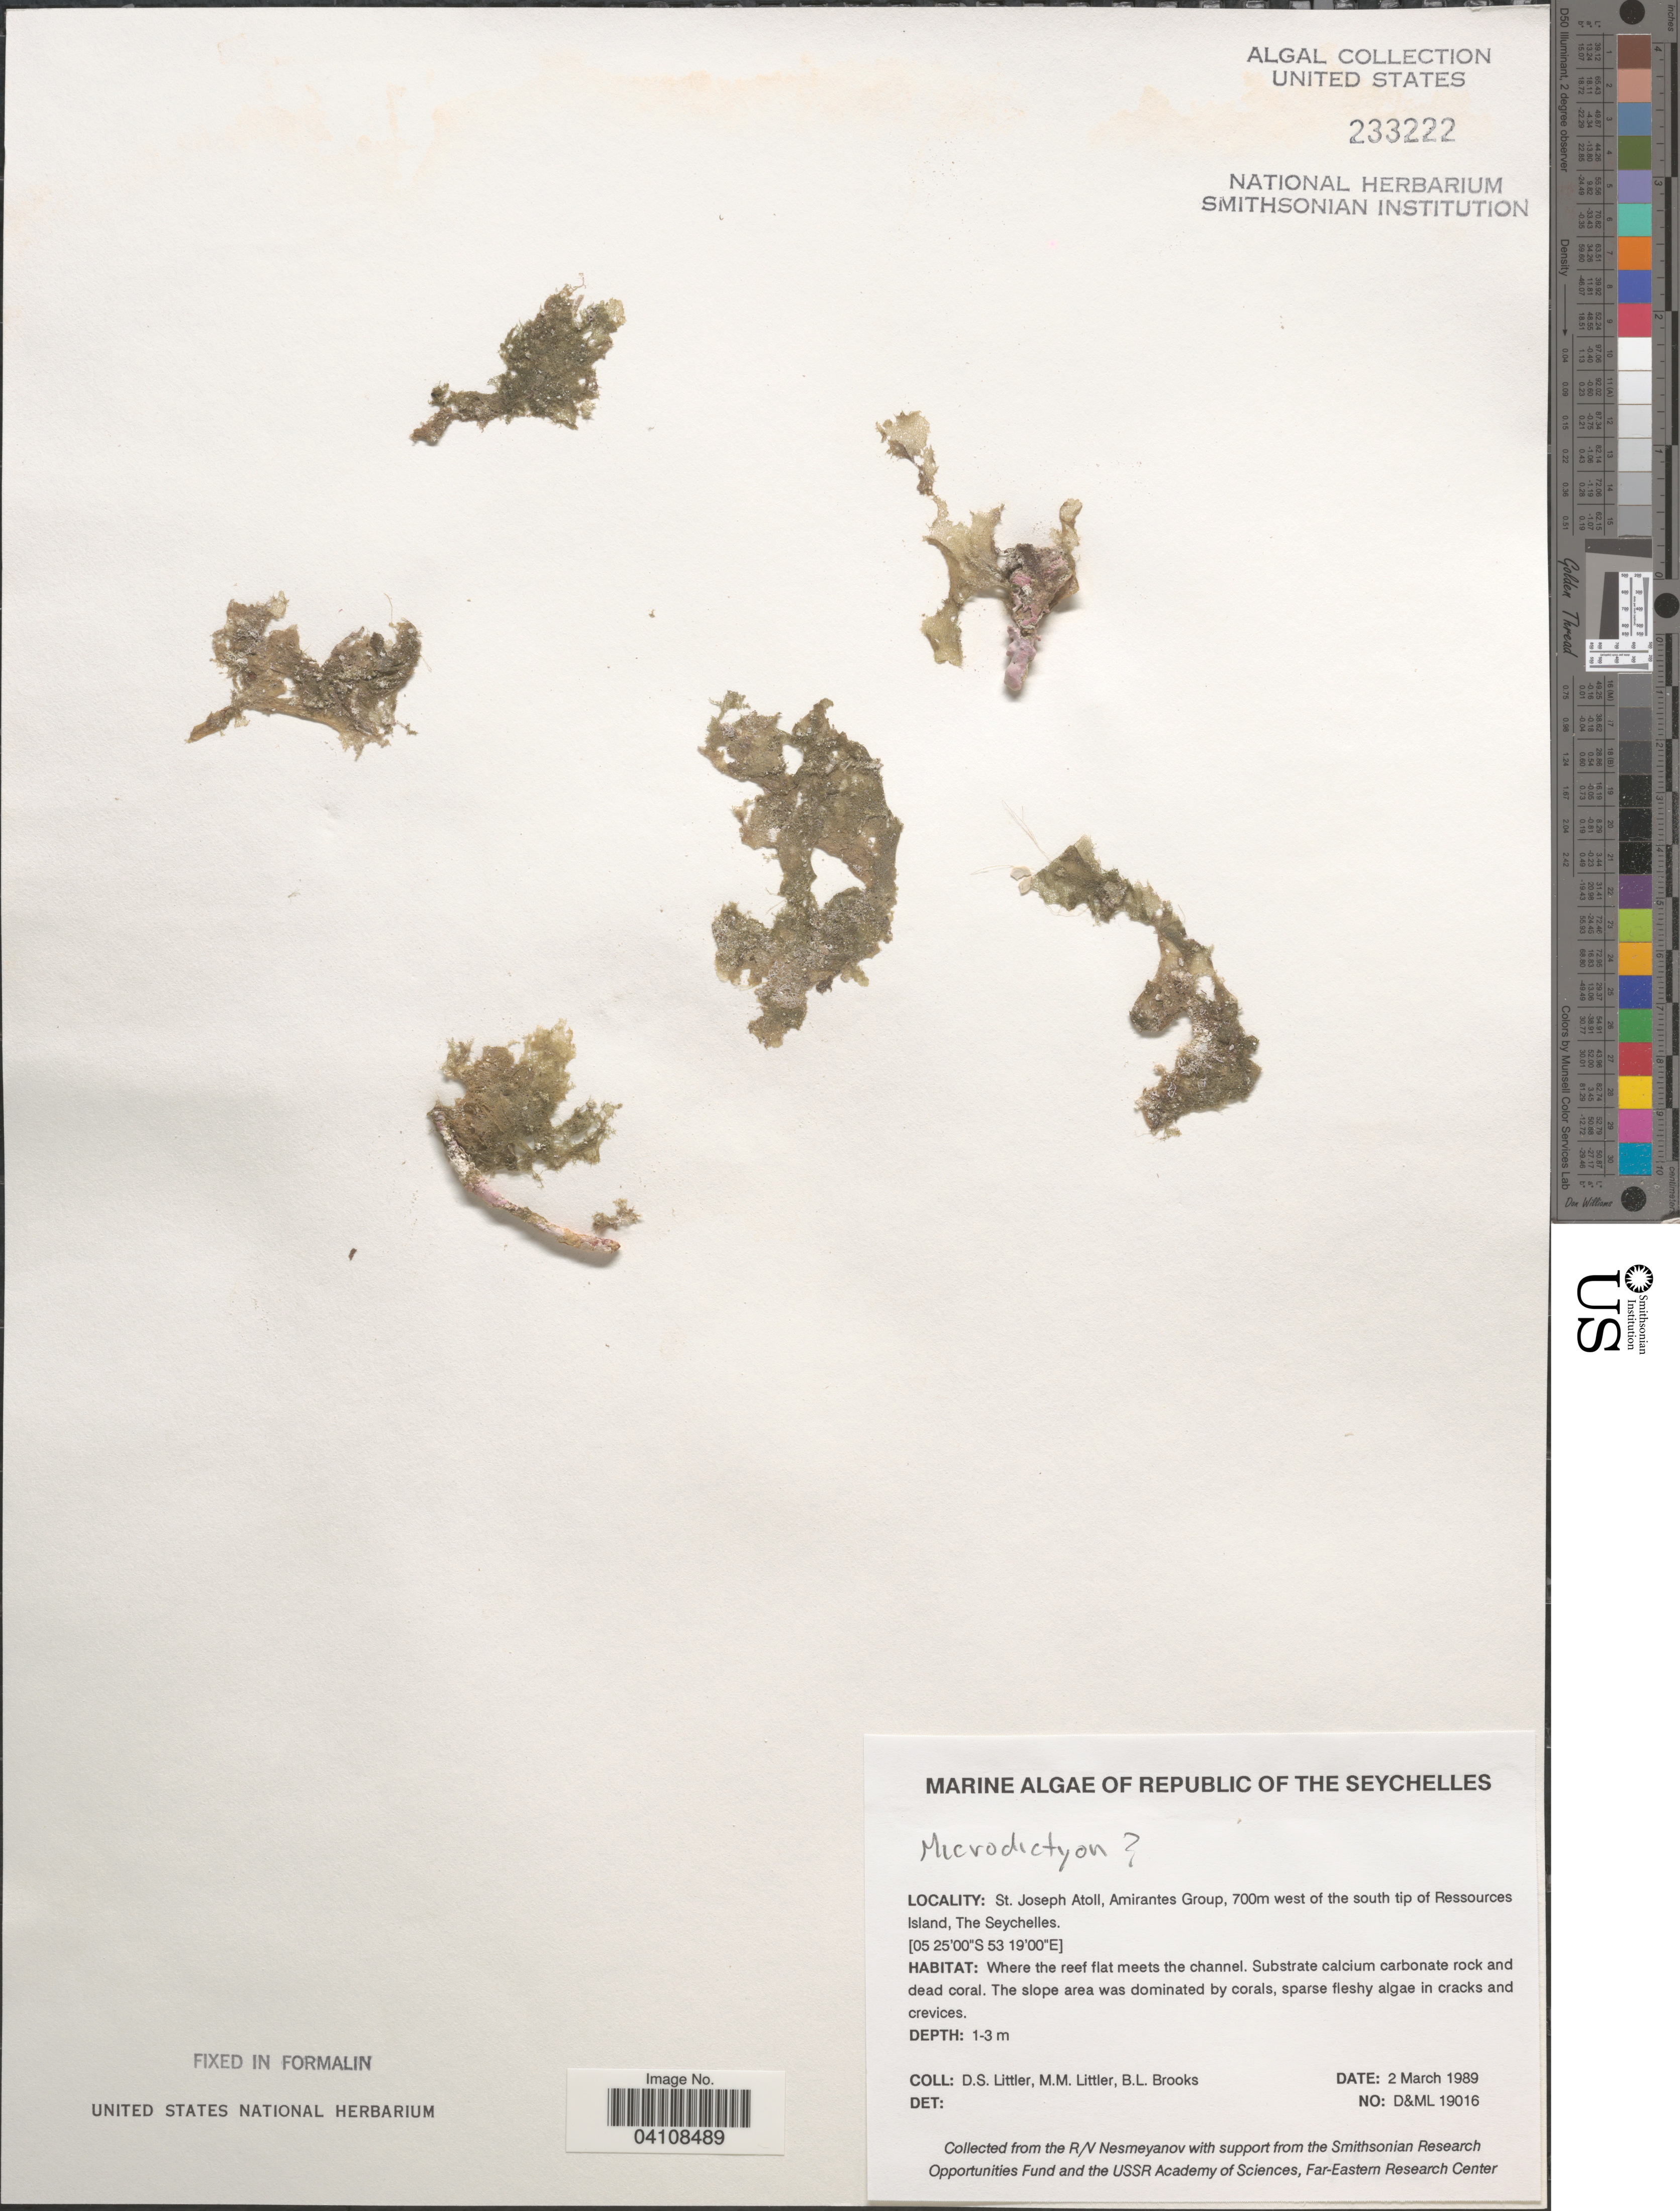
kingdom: Plantae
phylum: Chlorophyta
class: Ulvophyceae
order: Cladophorales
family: Anadyomenaceae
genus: Microdictyon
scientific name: Microdictyon sp.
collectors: D. S. Littler & B. Brooks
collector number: D&ML19016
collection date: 1989-03-02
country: Seychelles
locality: Republic of The Seychelles. St. Joseph Atoll, Amirantes Group. 700m west of the south tip of Ressources Island. Where the reef flat meets the channel.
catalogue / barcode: US 233222